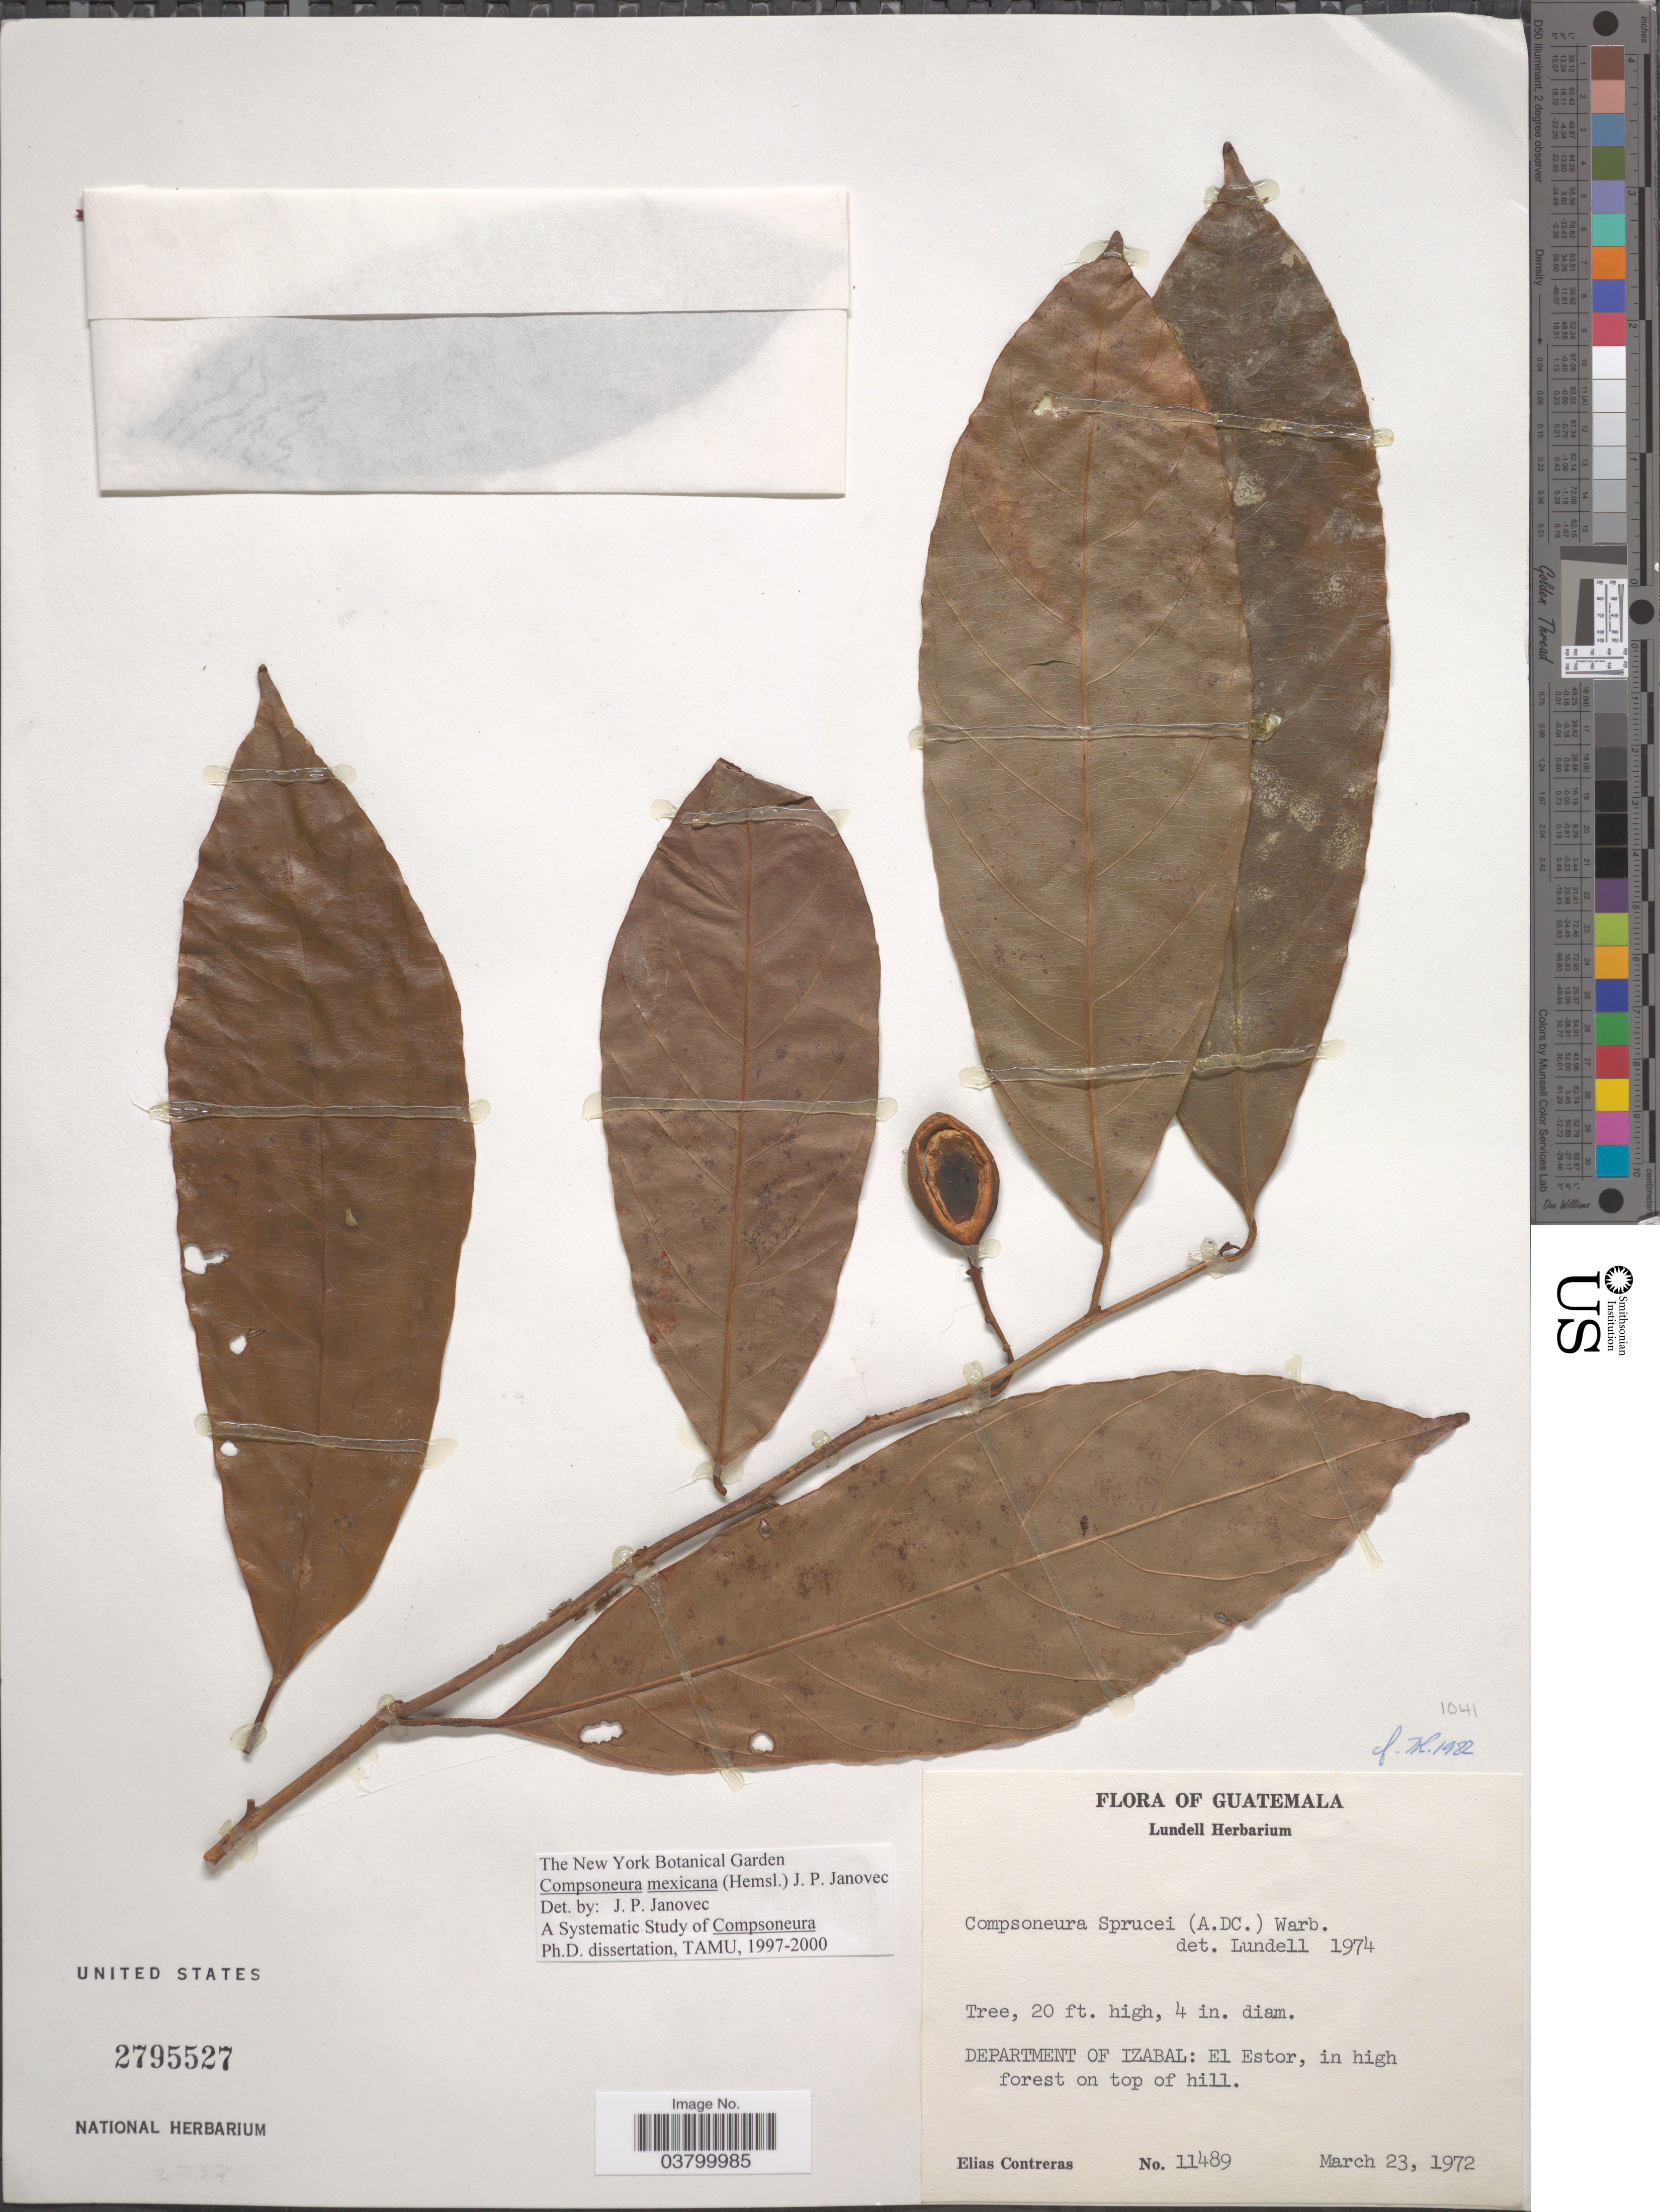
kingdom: Plantae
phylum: Tracheophyta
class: Magnoliopsida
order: Magnoliales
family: Myristicaceae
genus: Compsoneura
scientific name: Compsoneura sprucei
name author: (A. DC.) Warb.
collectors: E. Contreras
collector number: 11489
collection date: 1972-03-23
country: Guatemala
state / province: Izabal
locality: Department of Izabal: El Estor, in high forest on top of hill.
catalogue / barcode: US 2795527